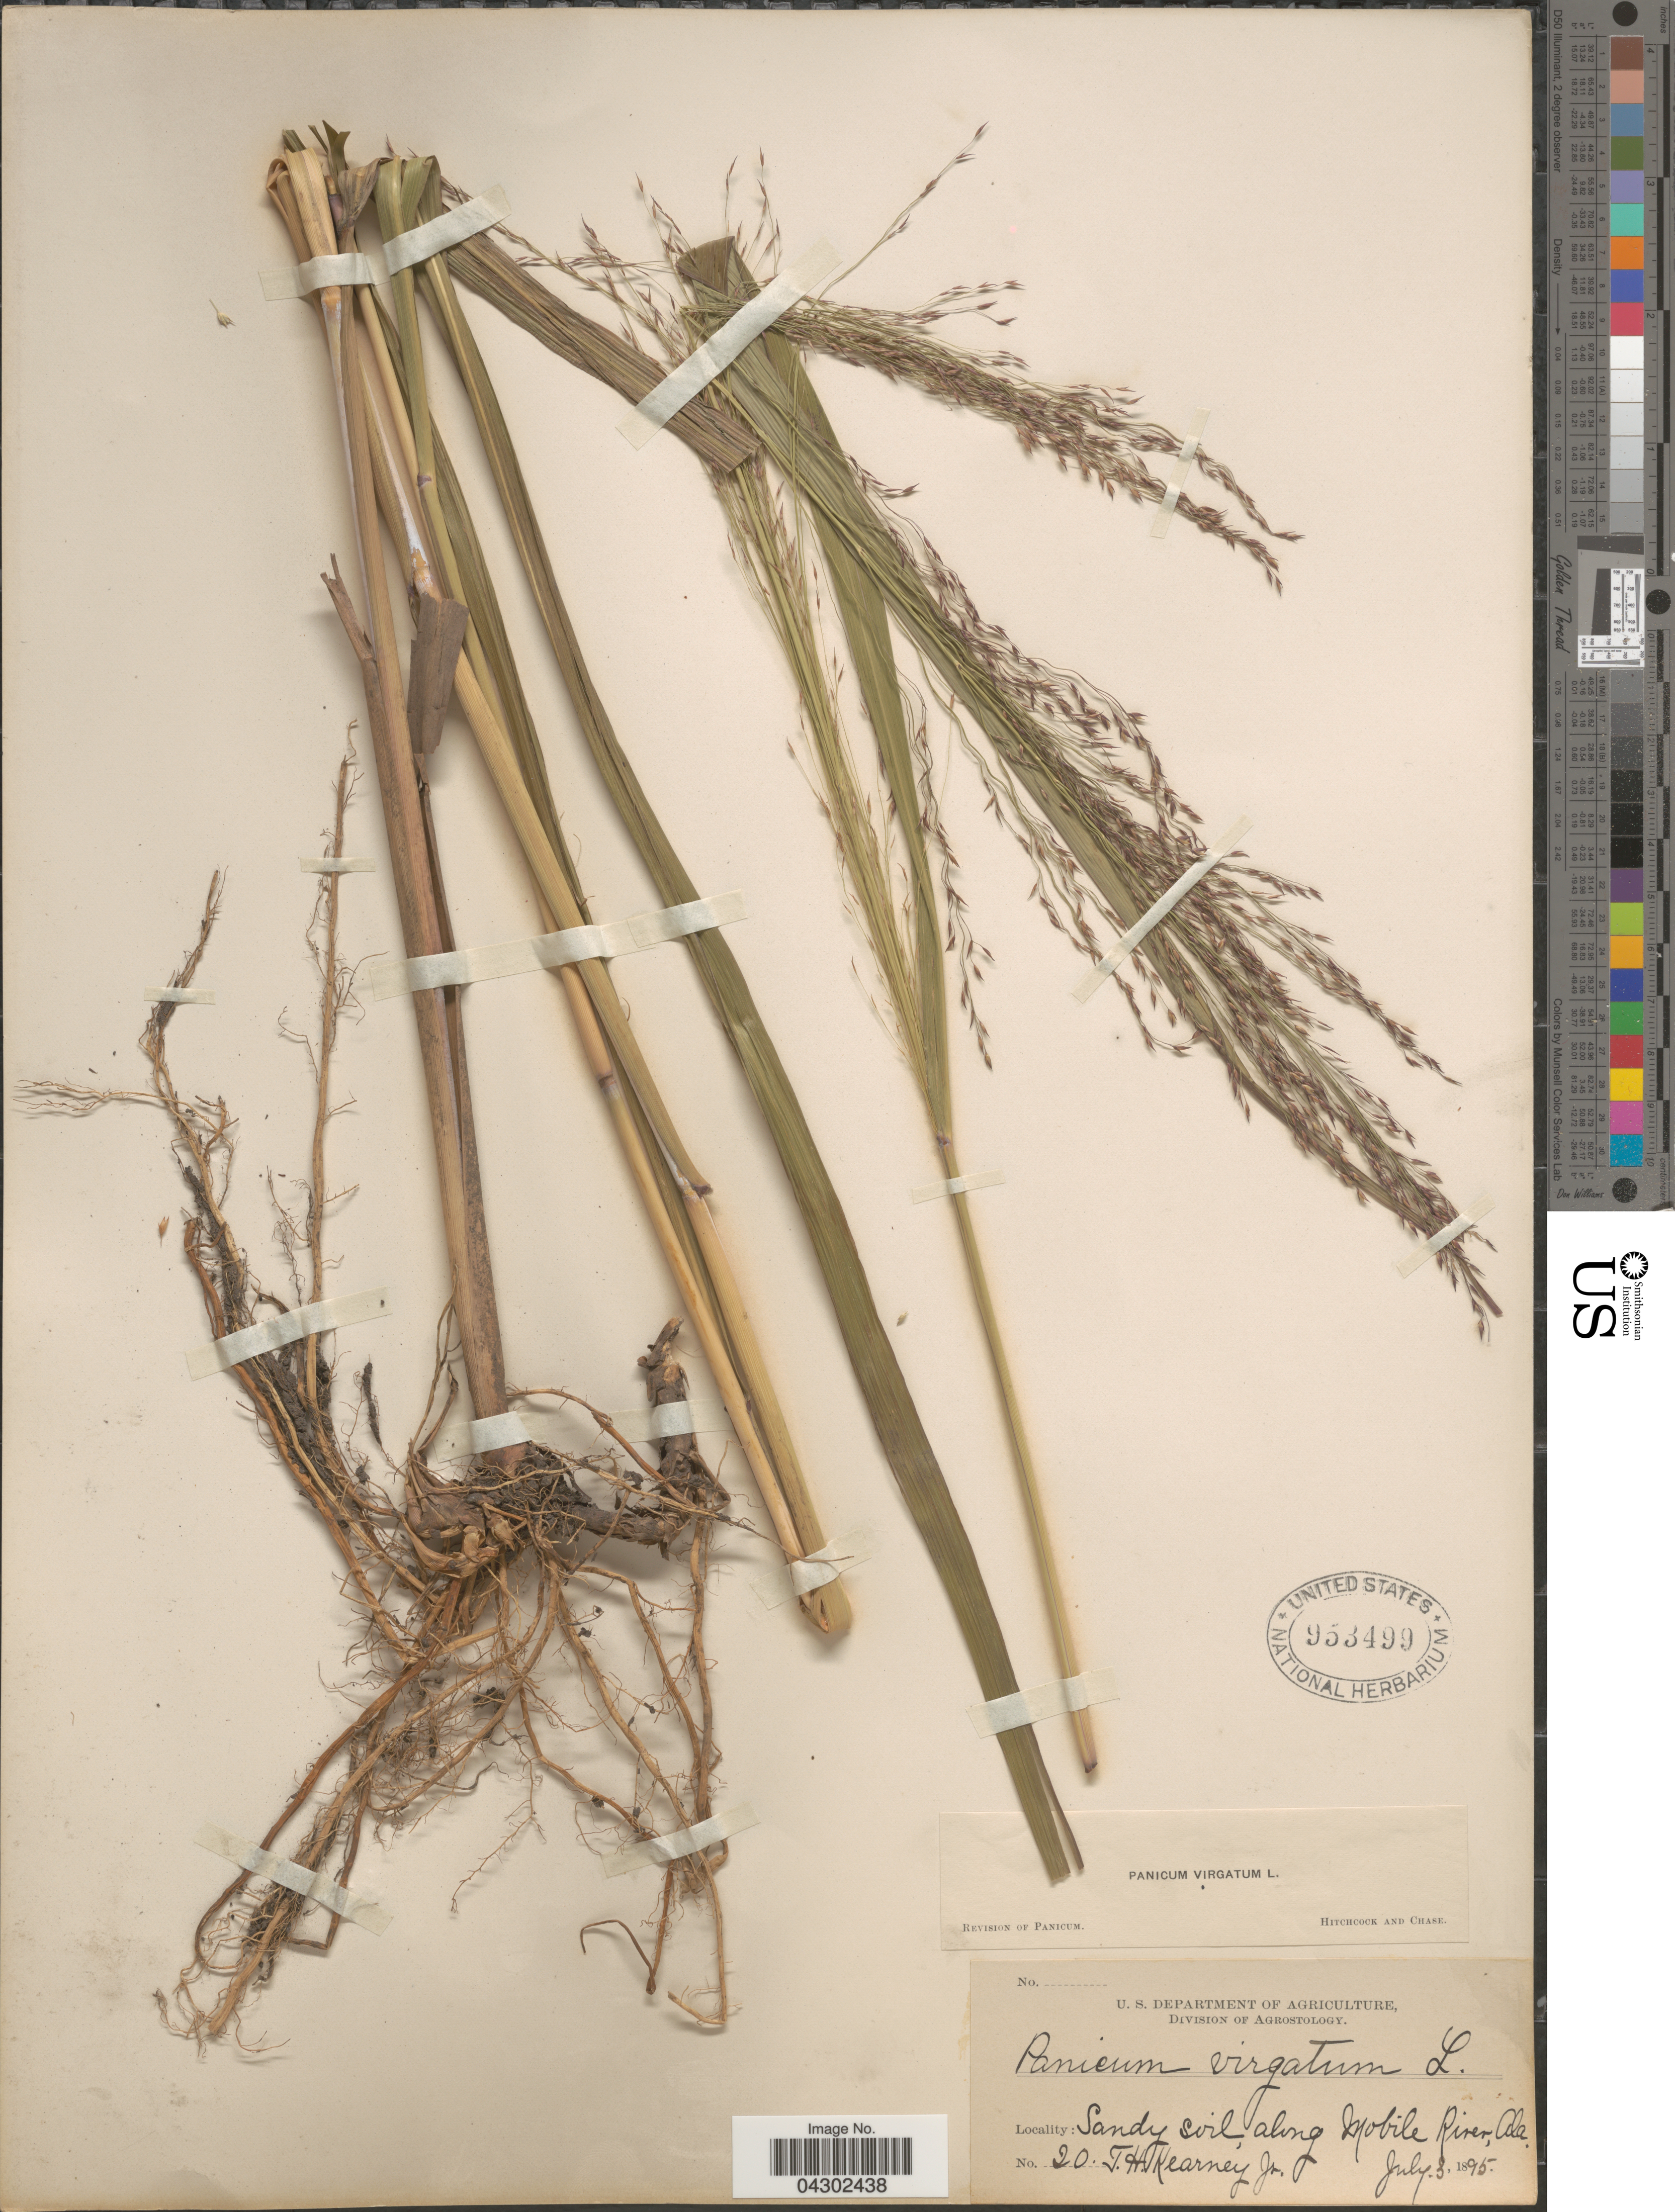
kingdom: Plantae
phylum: Tracheophyta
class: Liliopsida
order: Poales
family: Poaceae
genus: Panicum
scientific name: Panicum virgatum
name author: L.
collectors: T. H. Kearney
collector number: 20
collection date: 1895-07-03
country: United States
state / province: Alabama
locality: Sandy soil, along Mobile River.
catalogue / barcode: US 953499